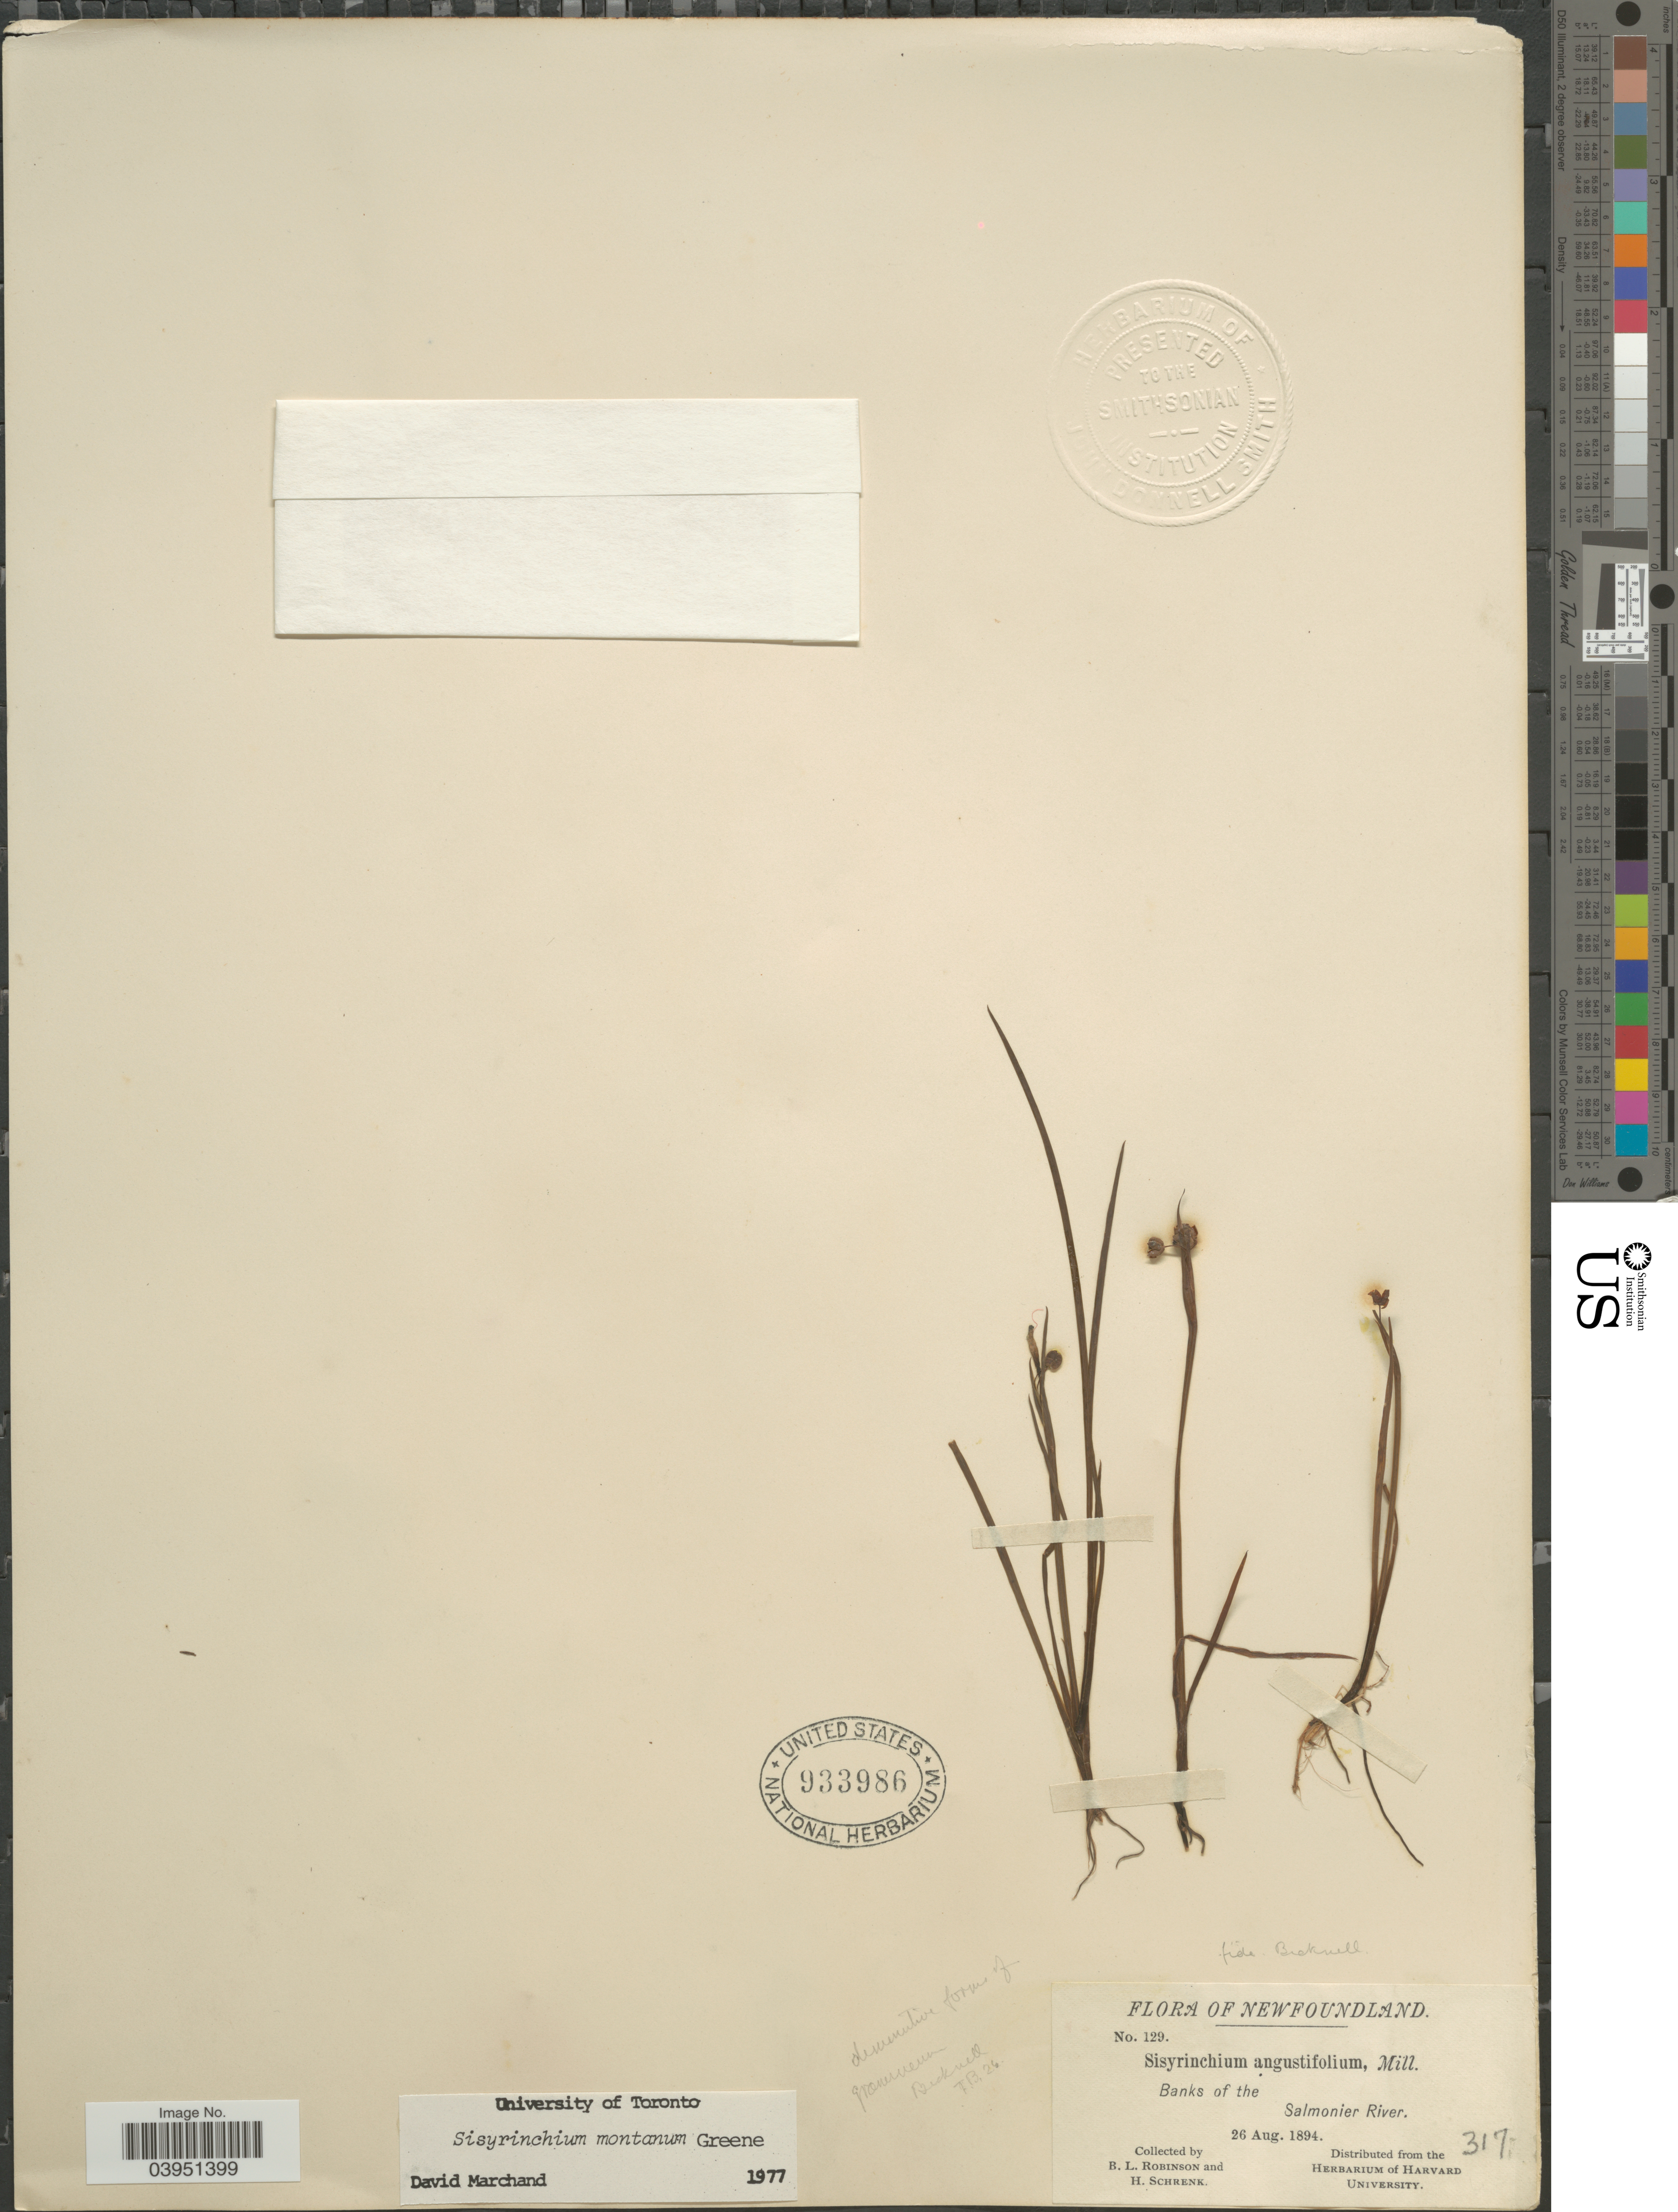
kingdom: Plantae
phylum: Tracheophyta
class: Liliopsida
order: Asparagales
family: Iridaceae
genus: Sisyrinchium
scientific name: Sisyrinchium montanum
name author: Greene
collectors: B. L. Robinson & H. Schrenk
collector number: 129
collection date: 1894-08-26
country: Canada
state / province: Newfoundland and Labrador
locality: Banks of the Salmonier River.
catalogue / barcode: US 933986